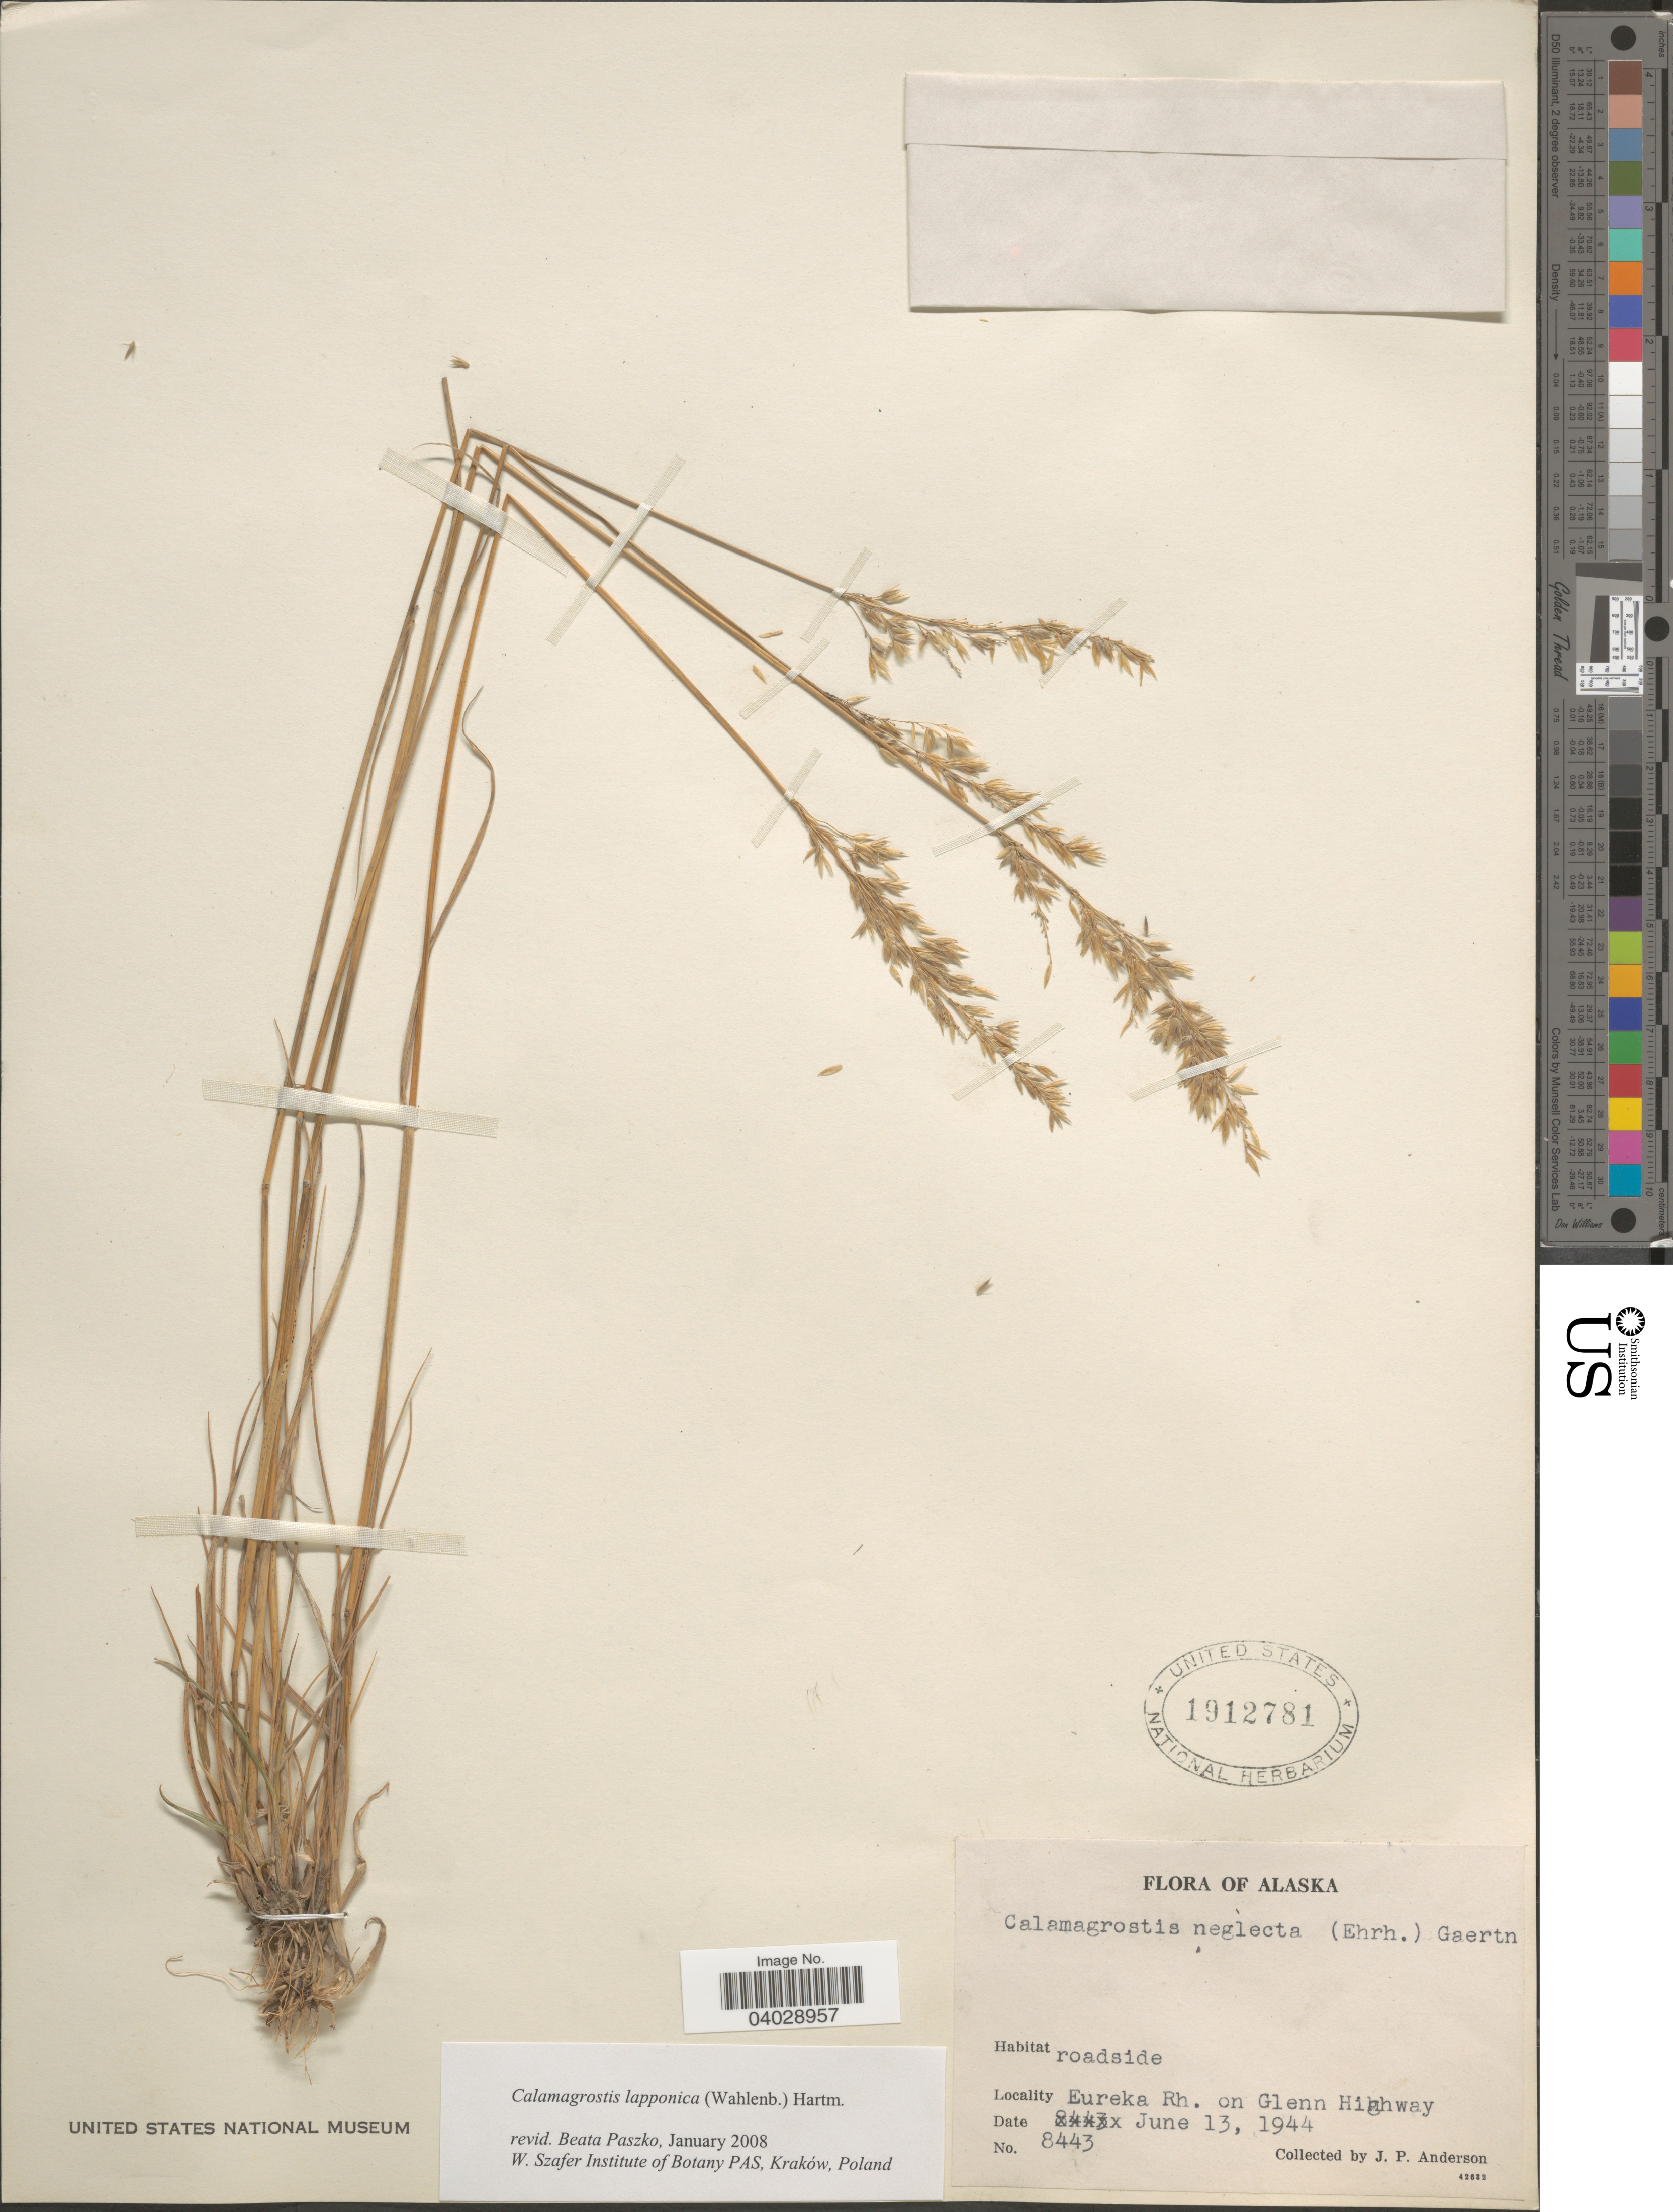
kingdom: Plantae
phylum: Tracheophyta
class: Liliopsida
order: Poales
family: Poaceae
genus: Calamagrostis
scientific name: Calamagrostis lapponica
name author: (Wahlenb.) Hartm.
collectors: J. P. Anderson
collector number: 8443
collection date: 1944-06-13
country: United States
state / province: Alaska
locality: Eureka Rh. on Glenn Highway.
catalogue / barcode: US 1912781